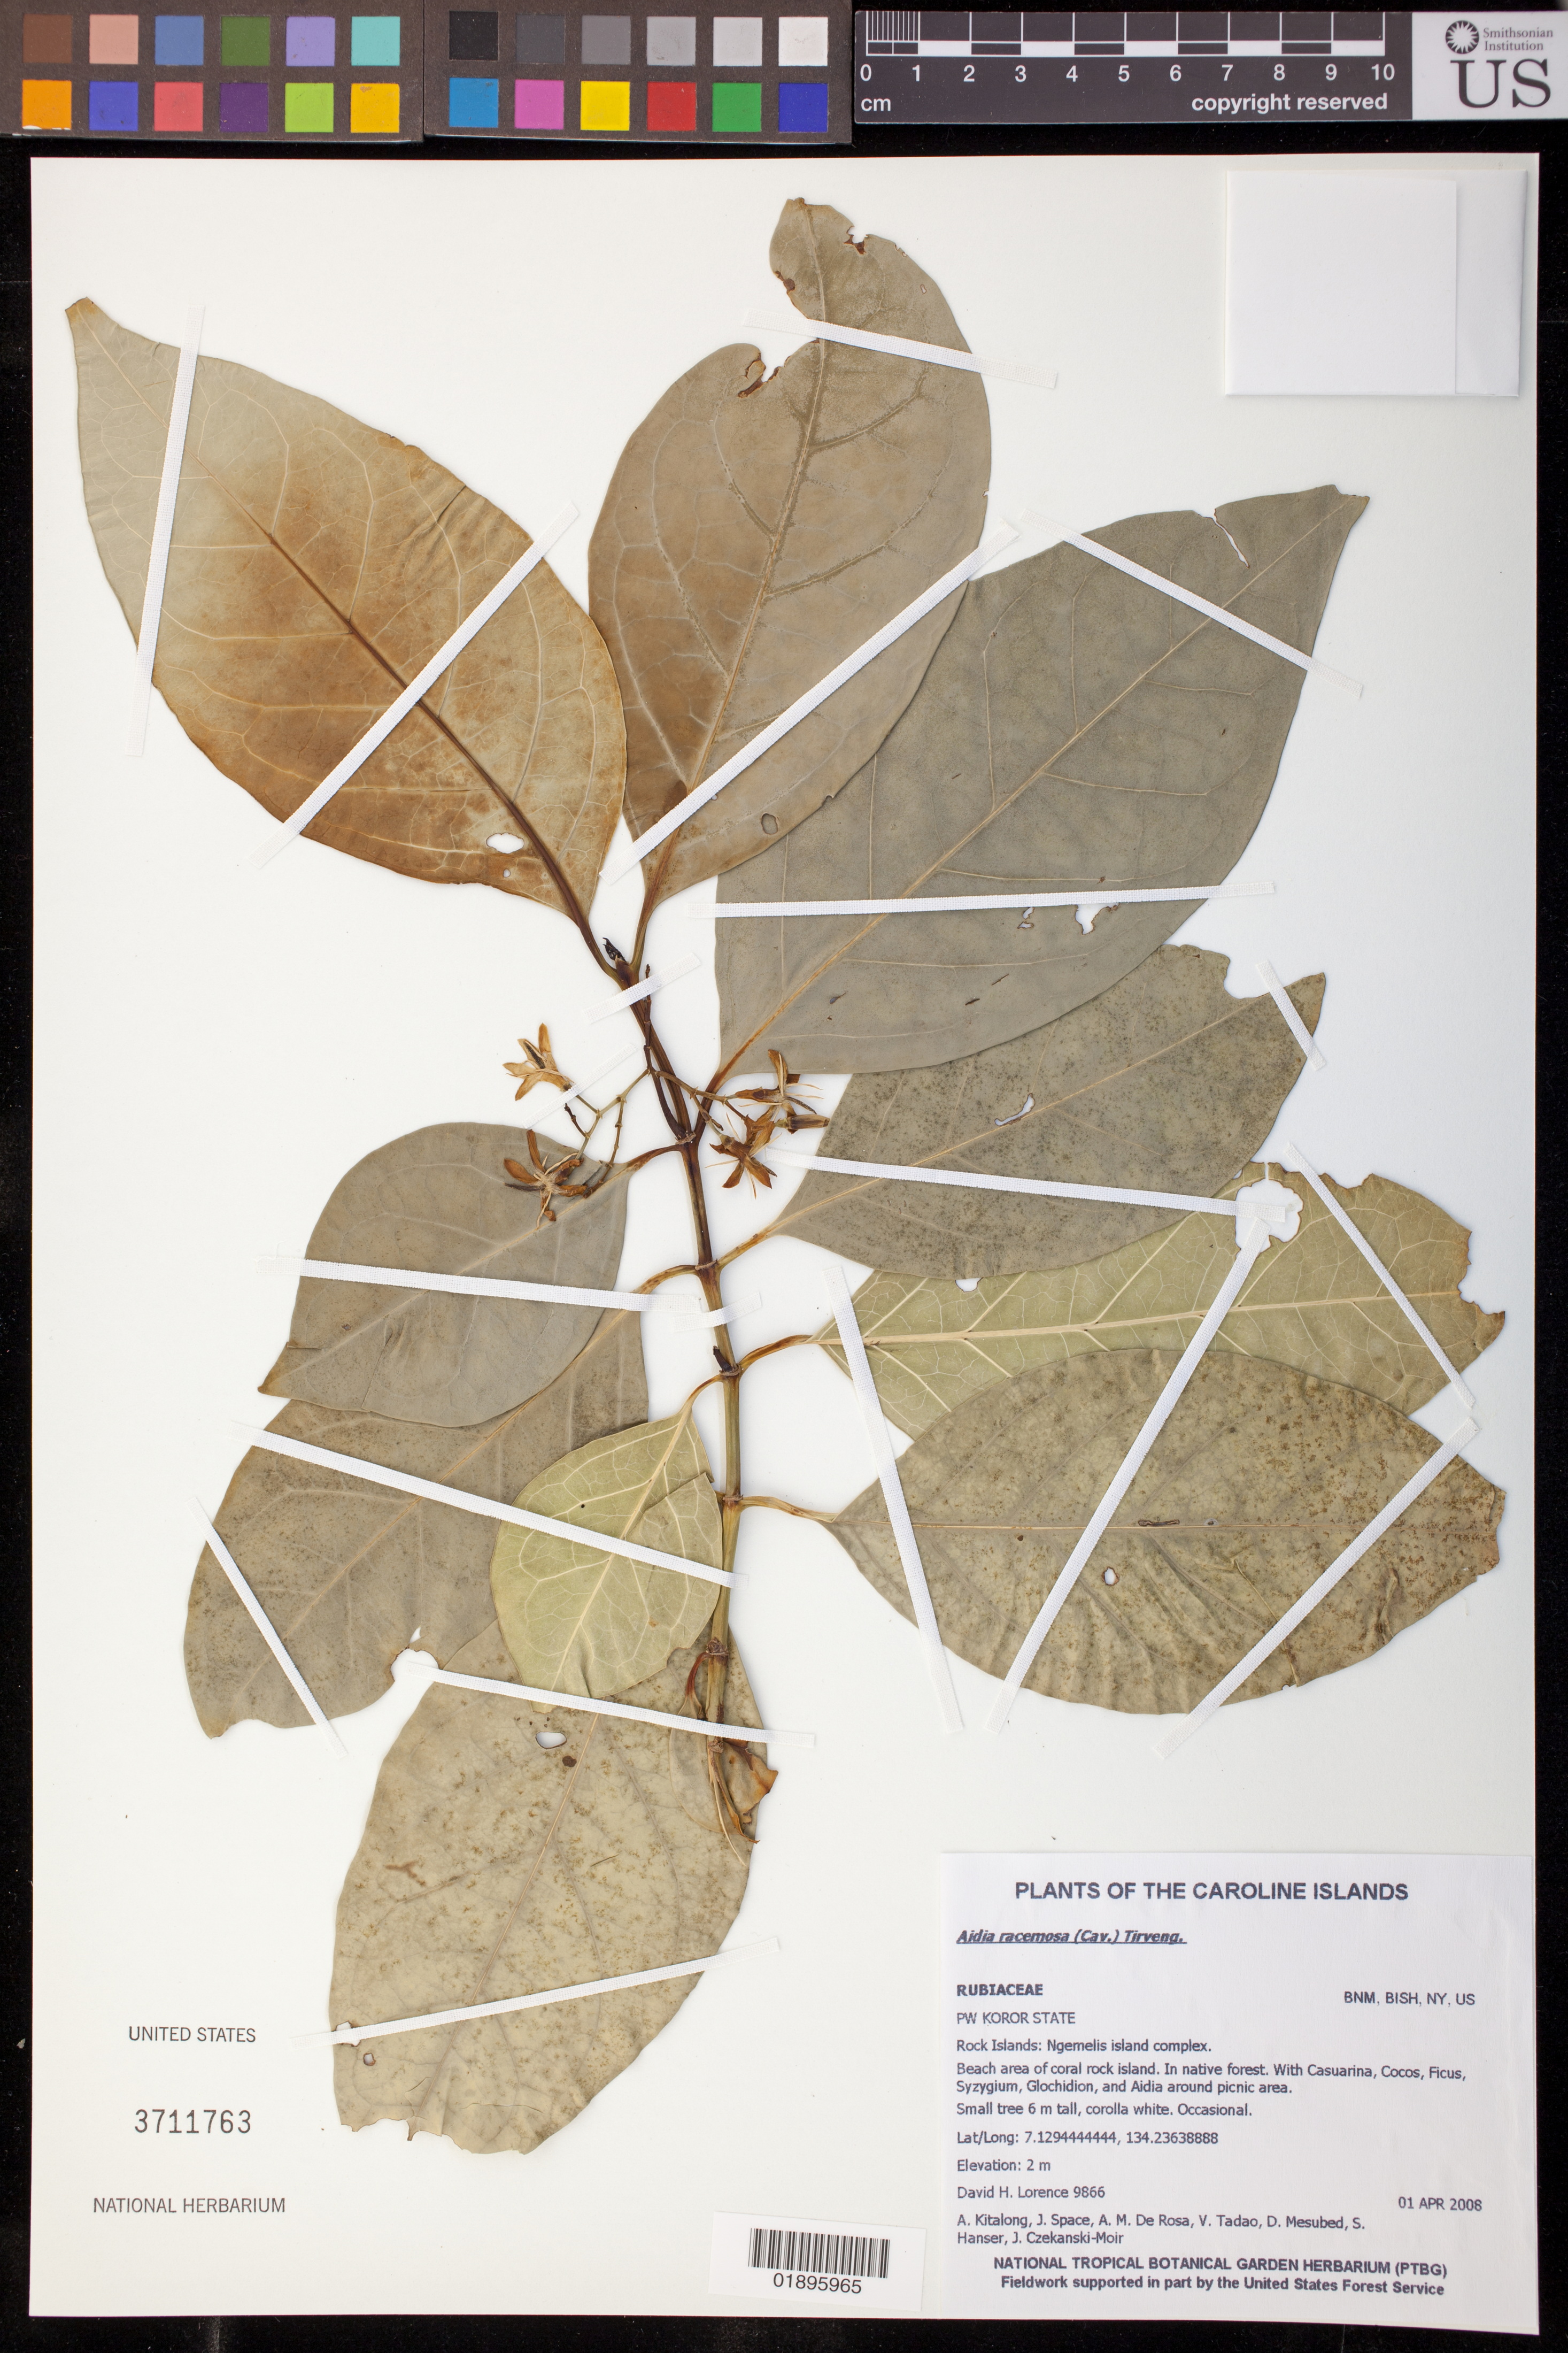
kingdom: Plantae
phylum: Tracheophyta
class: Magnoliopsida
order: Gentianales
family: Rubiaceae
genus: Aidia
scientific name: Aidia racemosa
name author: (Cav.) Tirv.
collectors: D. Lorence, A. Kitalong, J. Space, A. De Rosa, V. Tadao, D. Mesubed & S. Hanser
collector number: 9866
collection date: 2008-04-01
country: Palau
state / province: Koror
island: Rock Islands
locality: Rock Islands, Ngemelis island complex. Beach area of coral rock island.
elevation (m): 2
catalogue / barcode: US 3711763